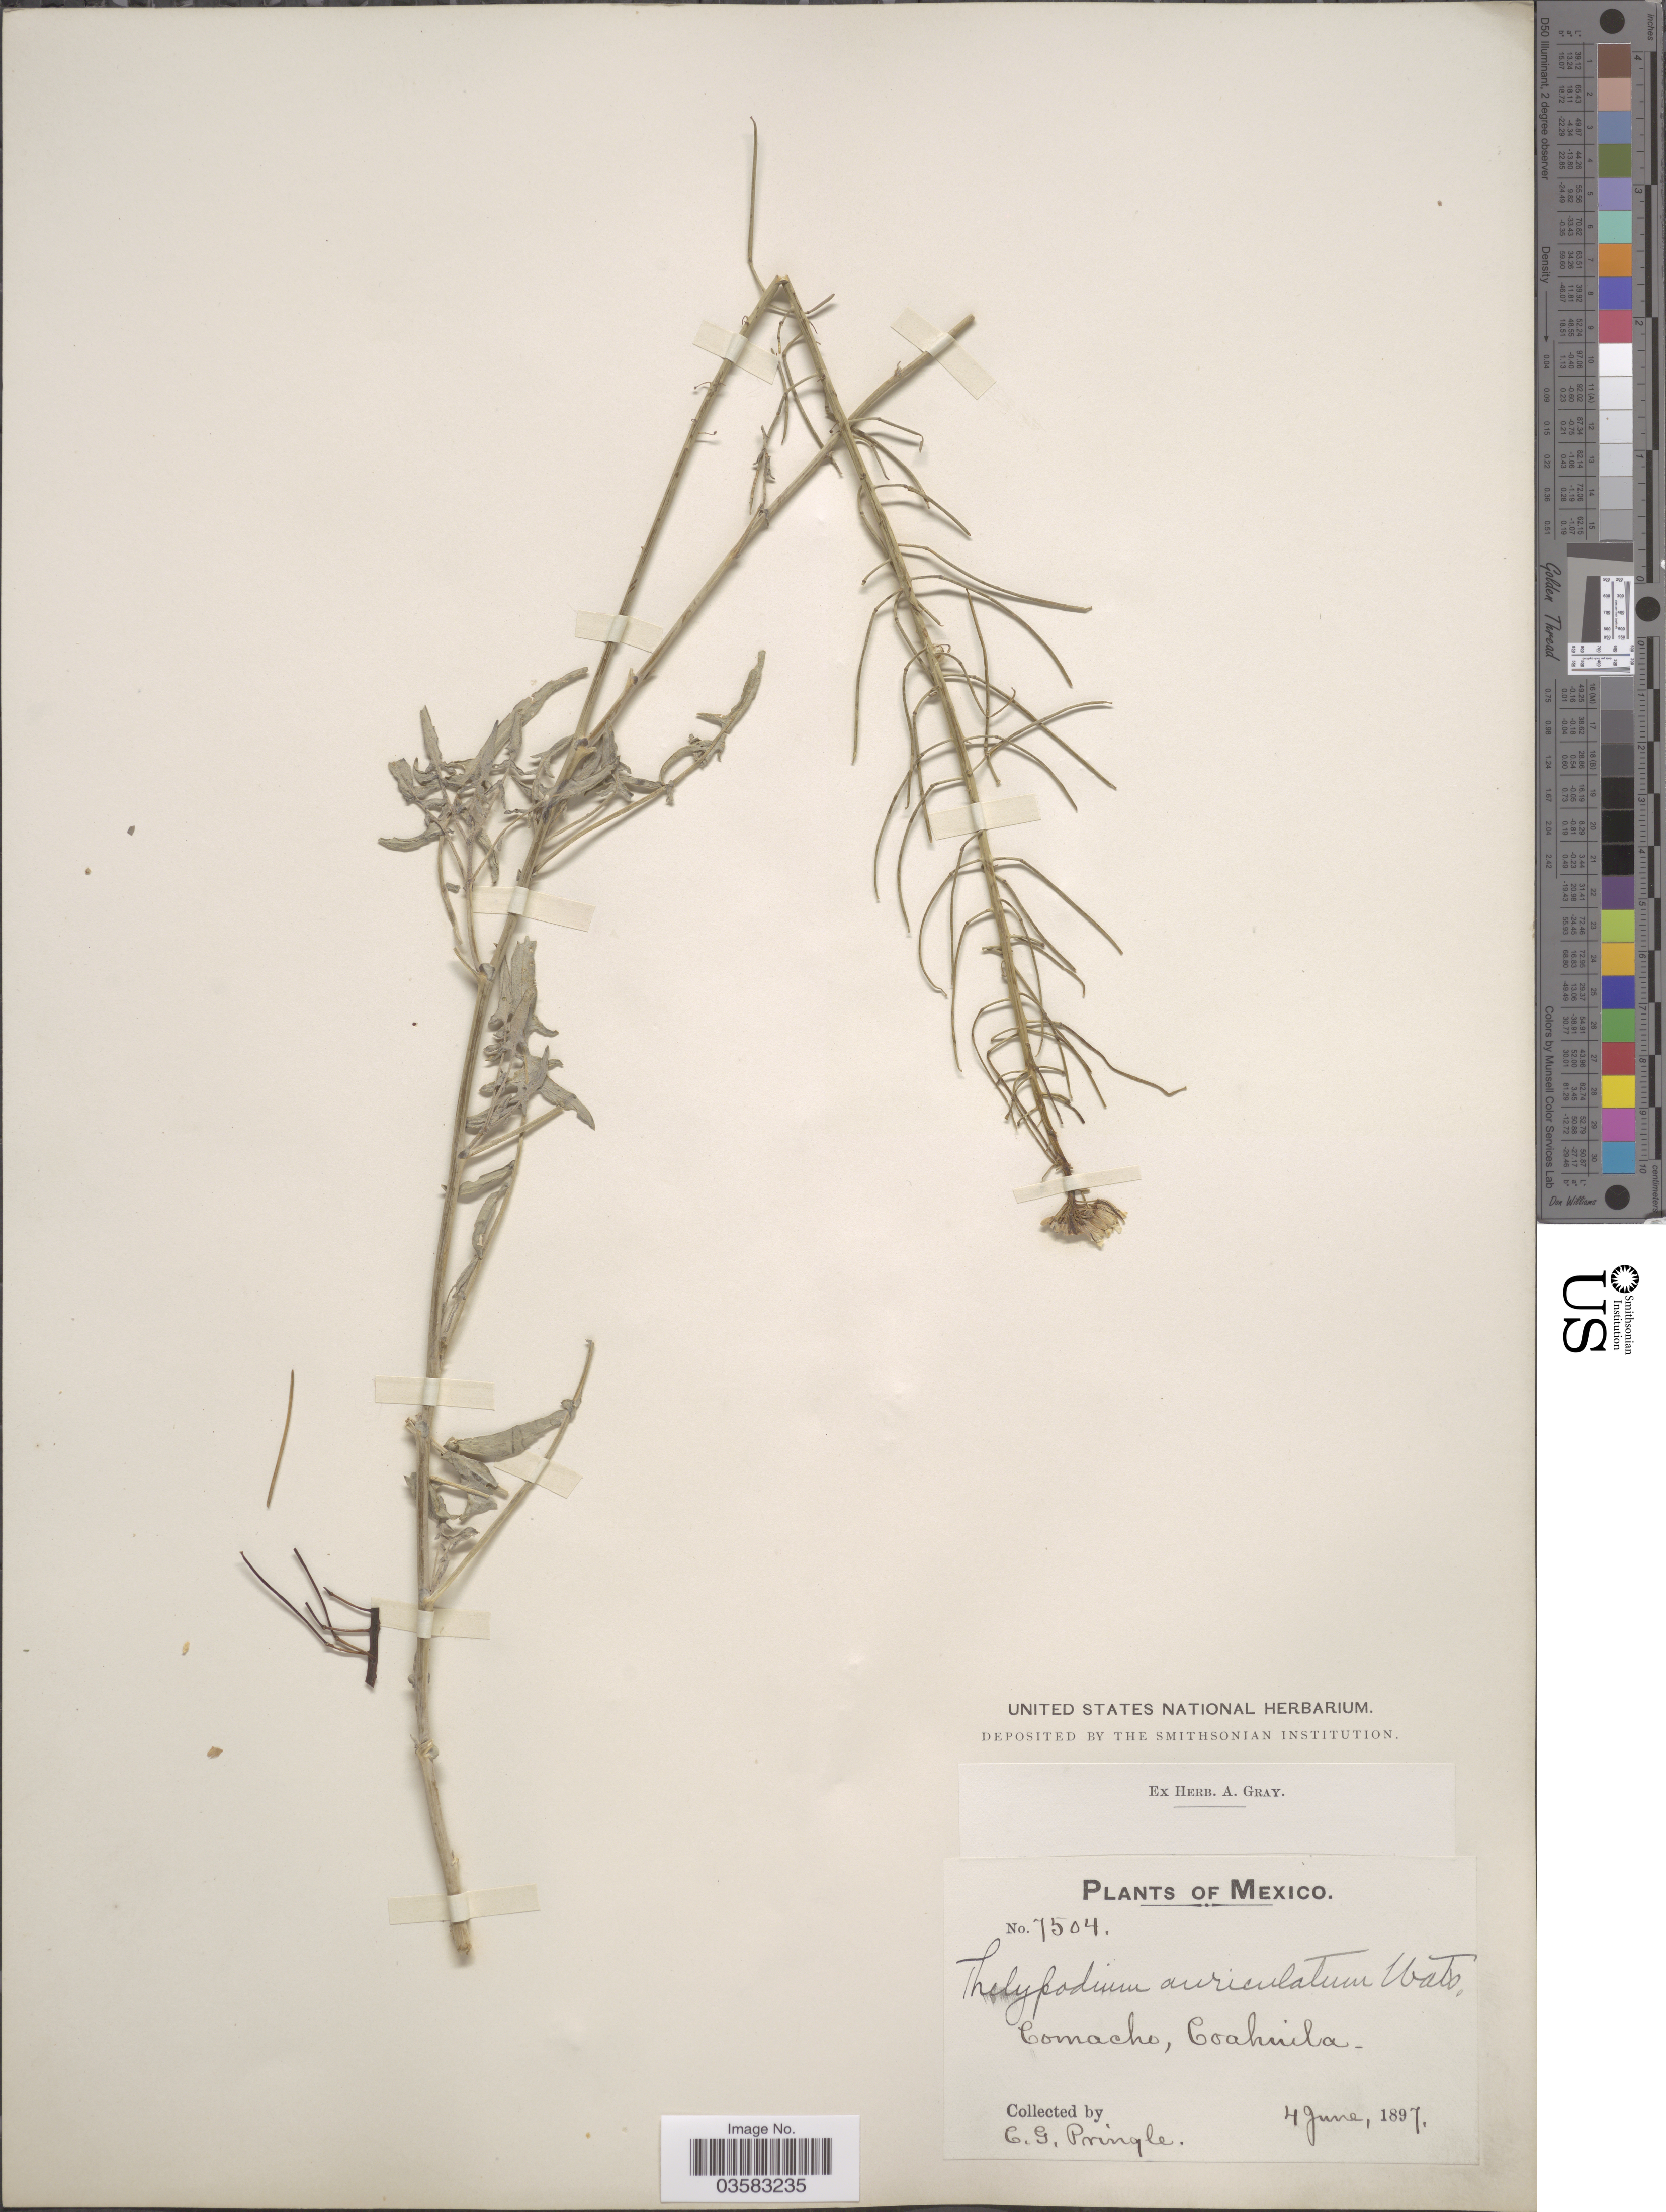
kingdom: Plantae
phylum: Tracheophyta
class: Magnoliopsida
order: Brassicales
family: Brassicaceae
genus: Sisymbrium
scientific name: Sisymbrium auriculatum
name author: A. Gray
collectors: C. G. Pringle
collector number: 7504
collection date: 1897-06-04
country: Mexico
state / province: Coahuila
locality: Comacho.